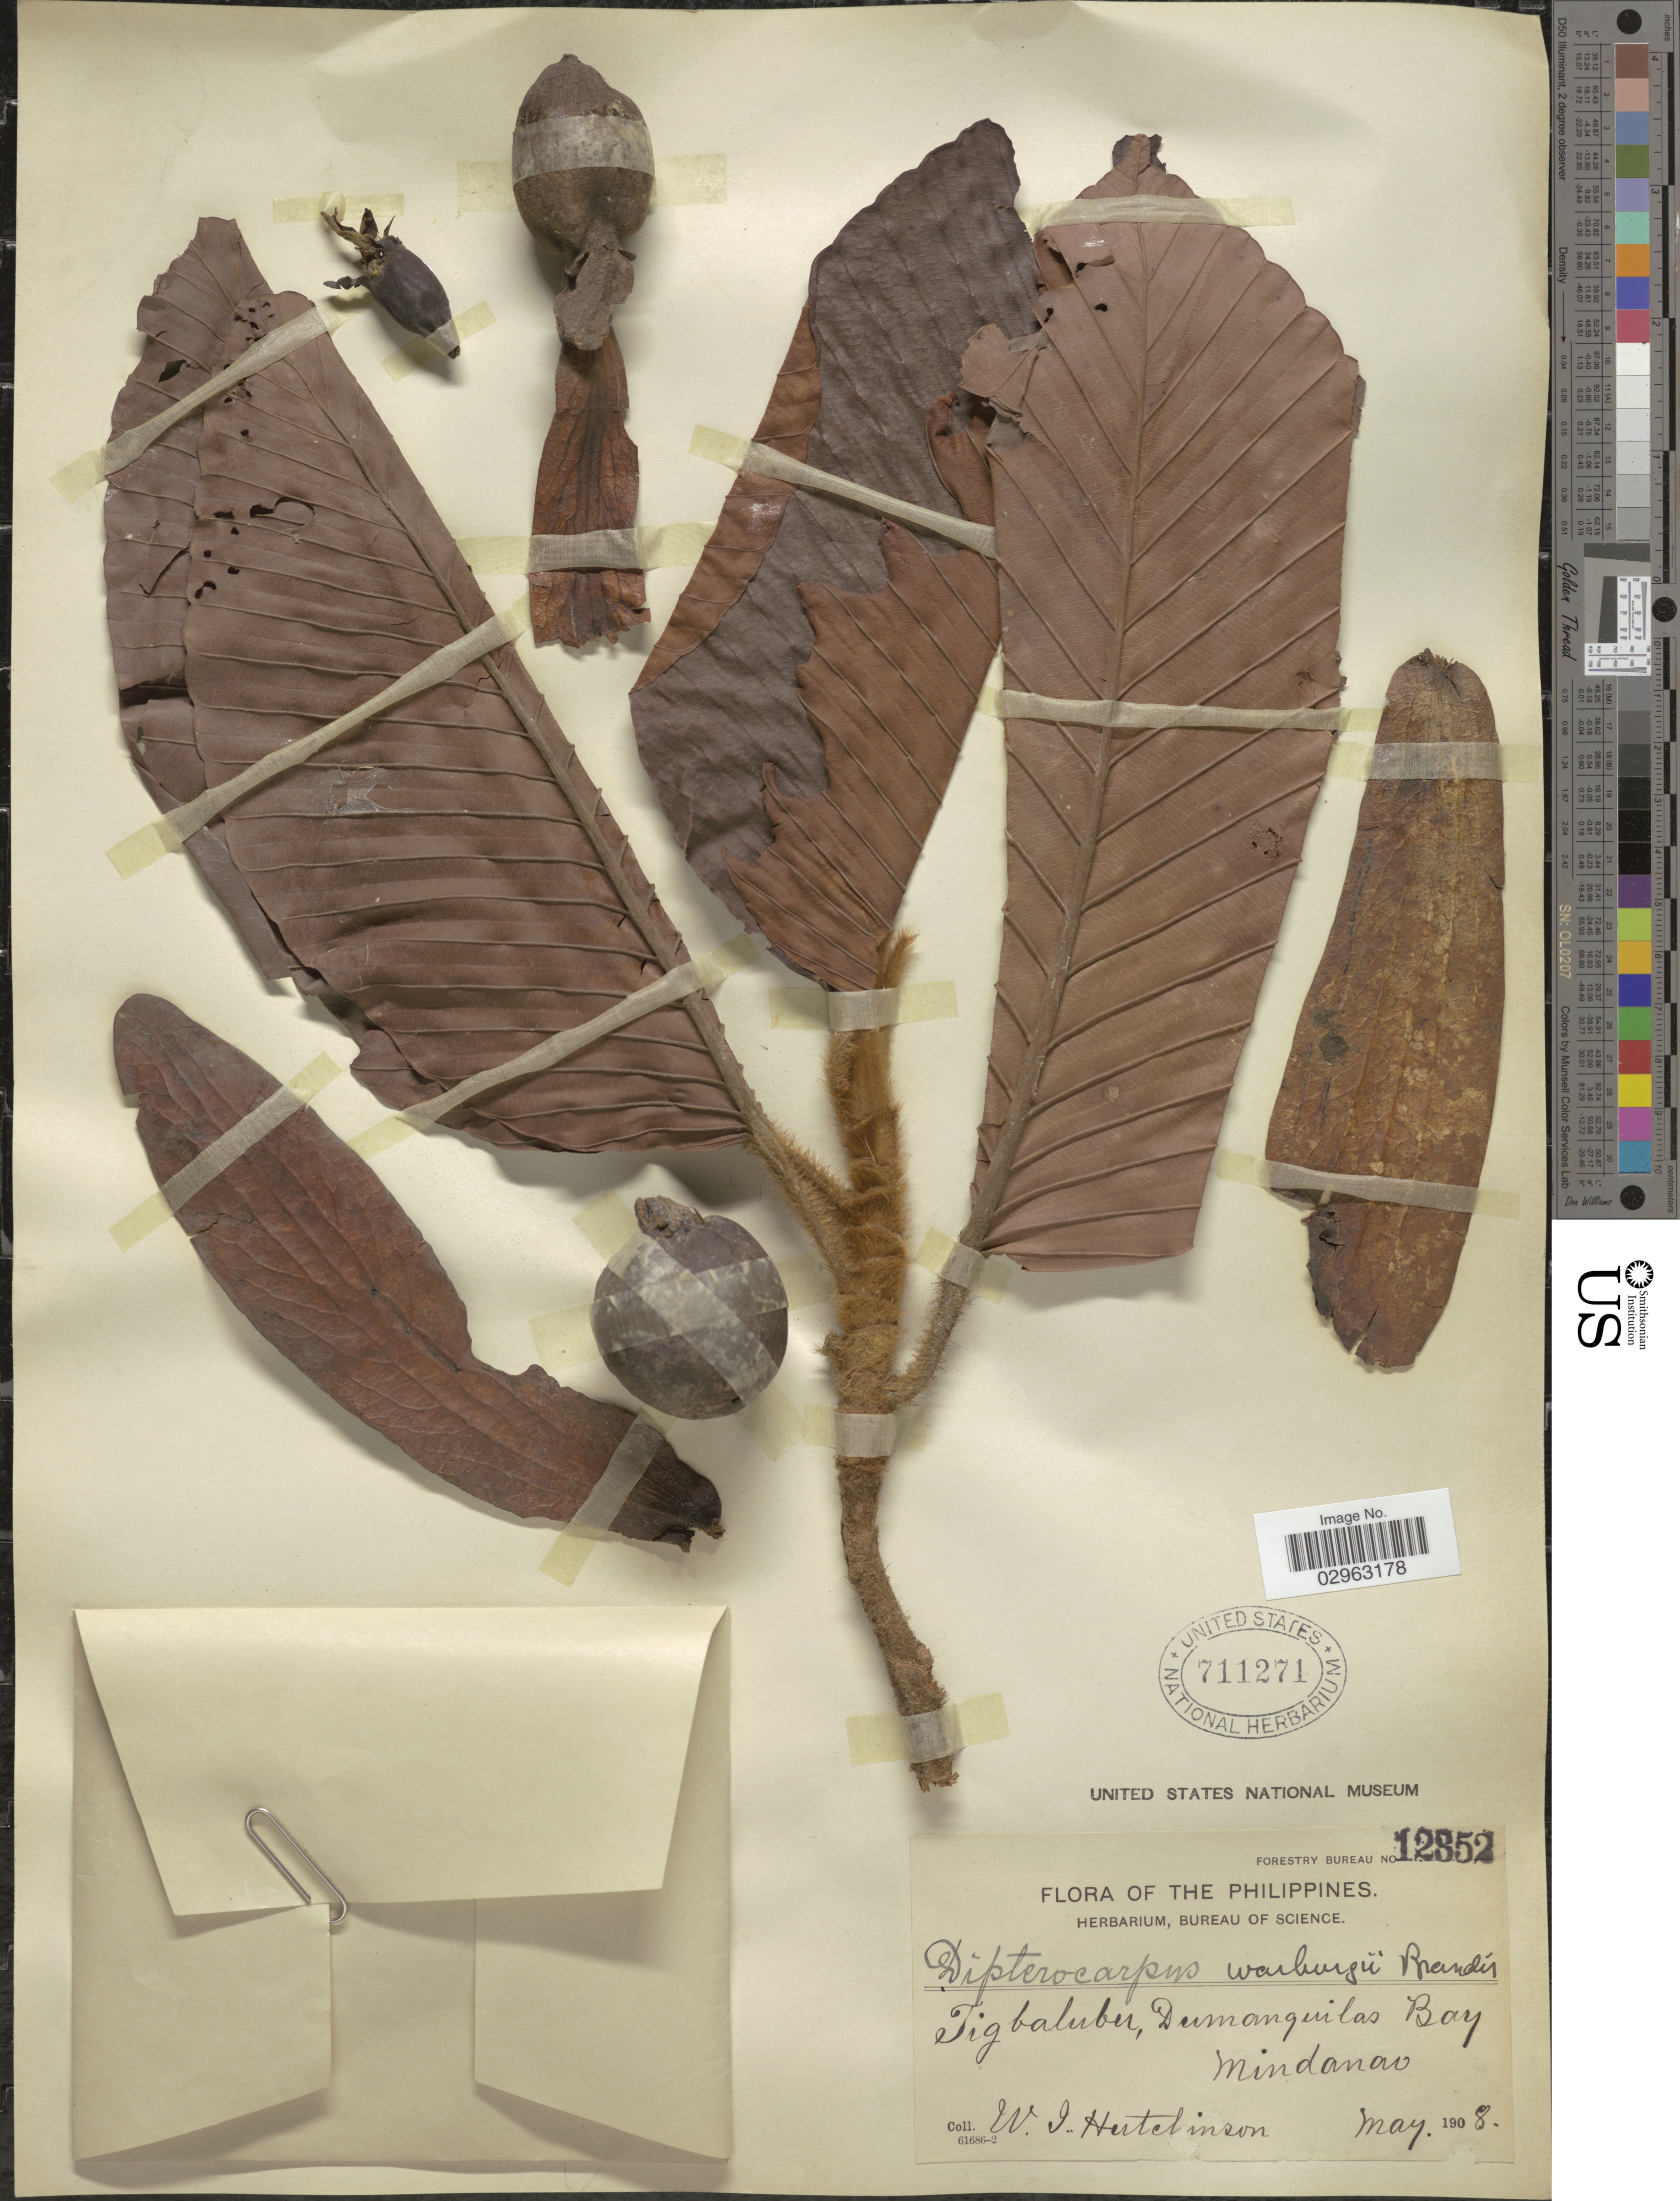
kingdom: Plantae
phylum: Tracheophyta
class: Magnoliopsida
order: Malvales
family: Dipterocarpaceae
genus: Dipterocarpus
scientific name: Dipterocarpus warburgii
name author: Brandis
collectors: W. J. Hutchinson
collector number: Forestry Bureau 12352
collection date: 1908-05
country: Philippines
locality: Tag balubu, Dumanquilas Bay, Mindanao.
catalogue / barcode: US 711271